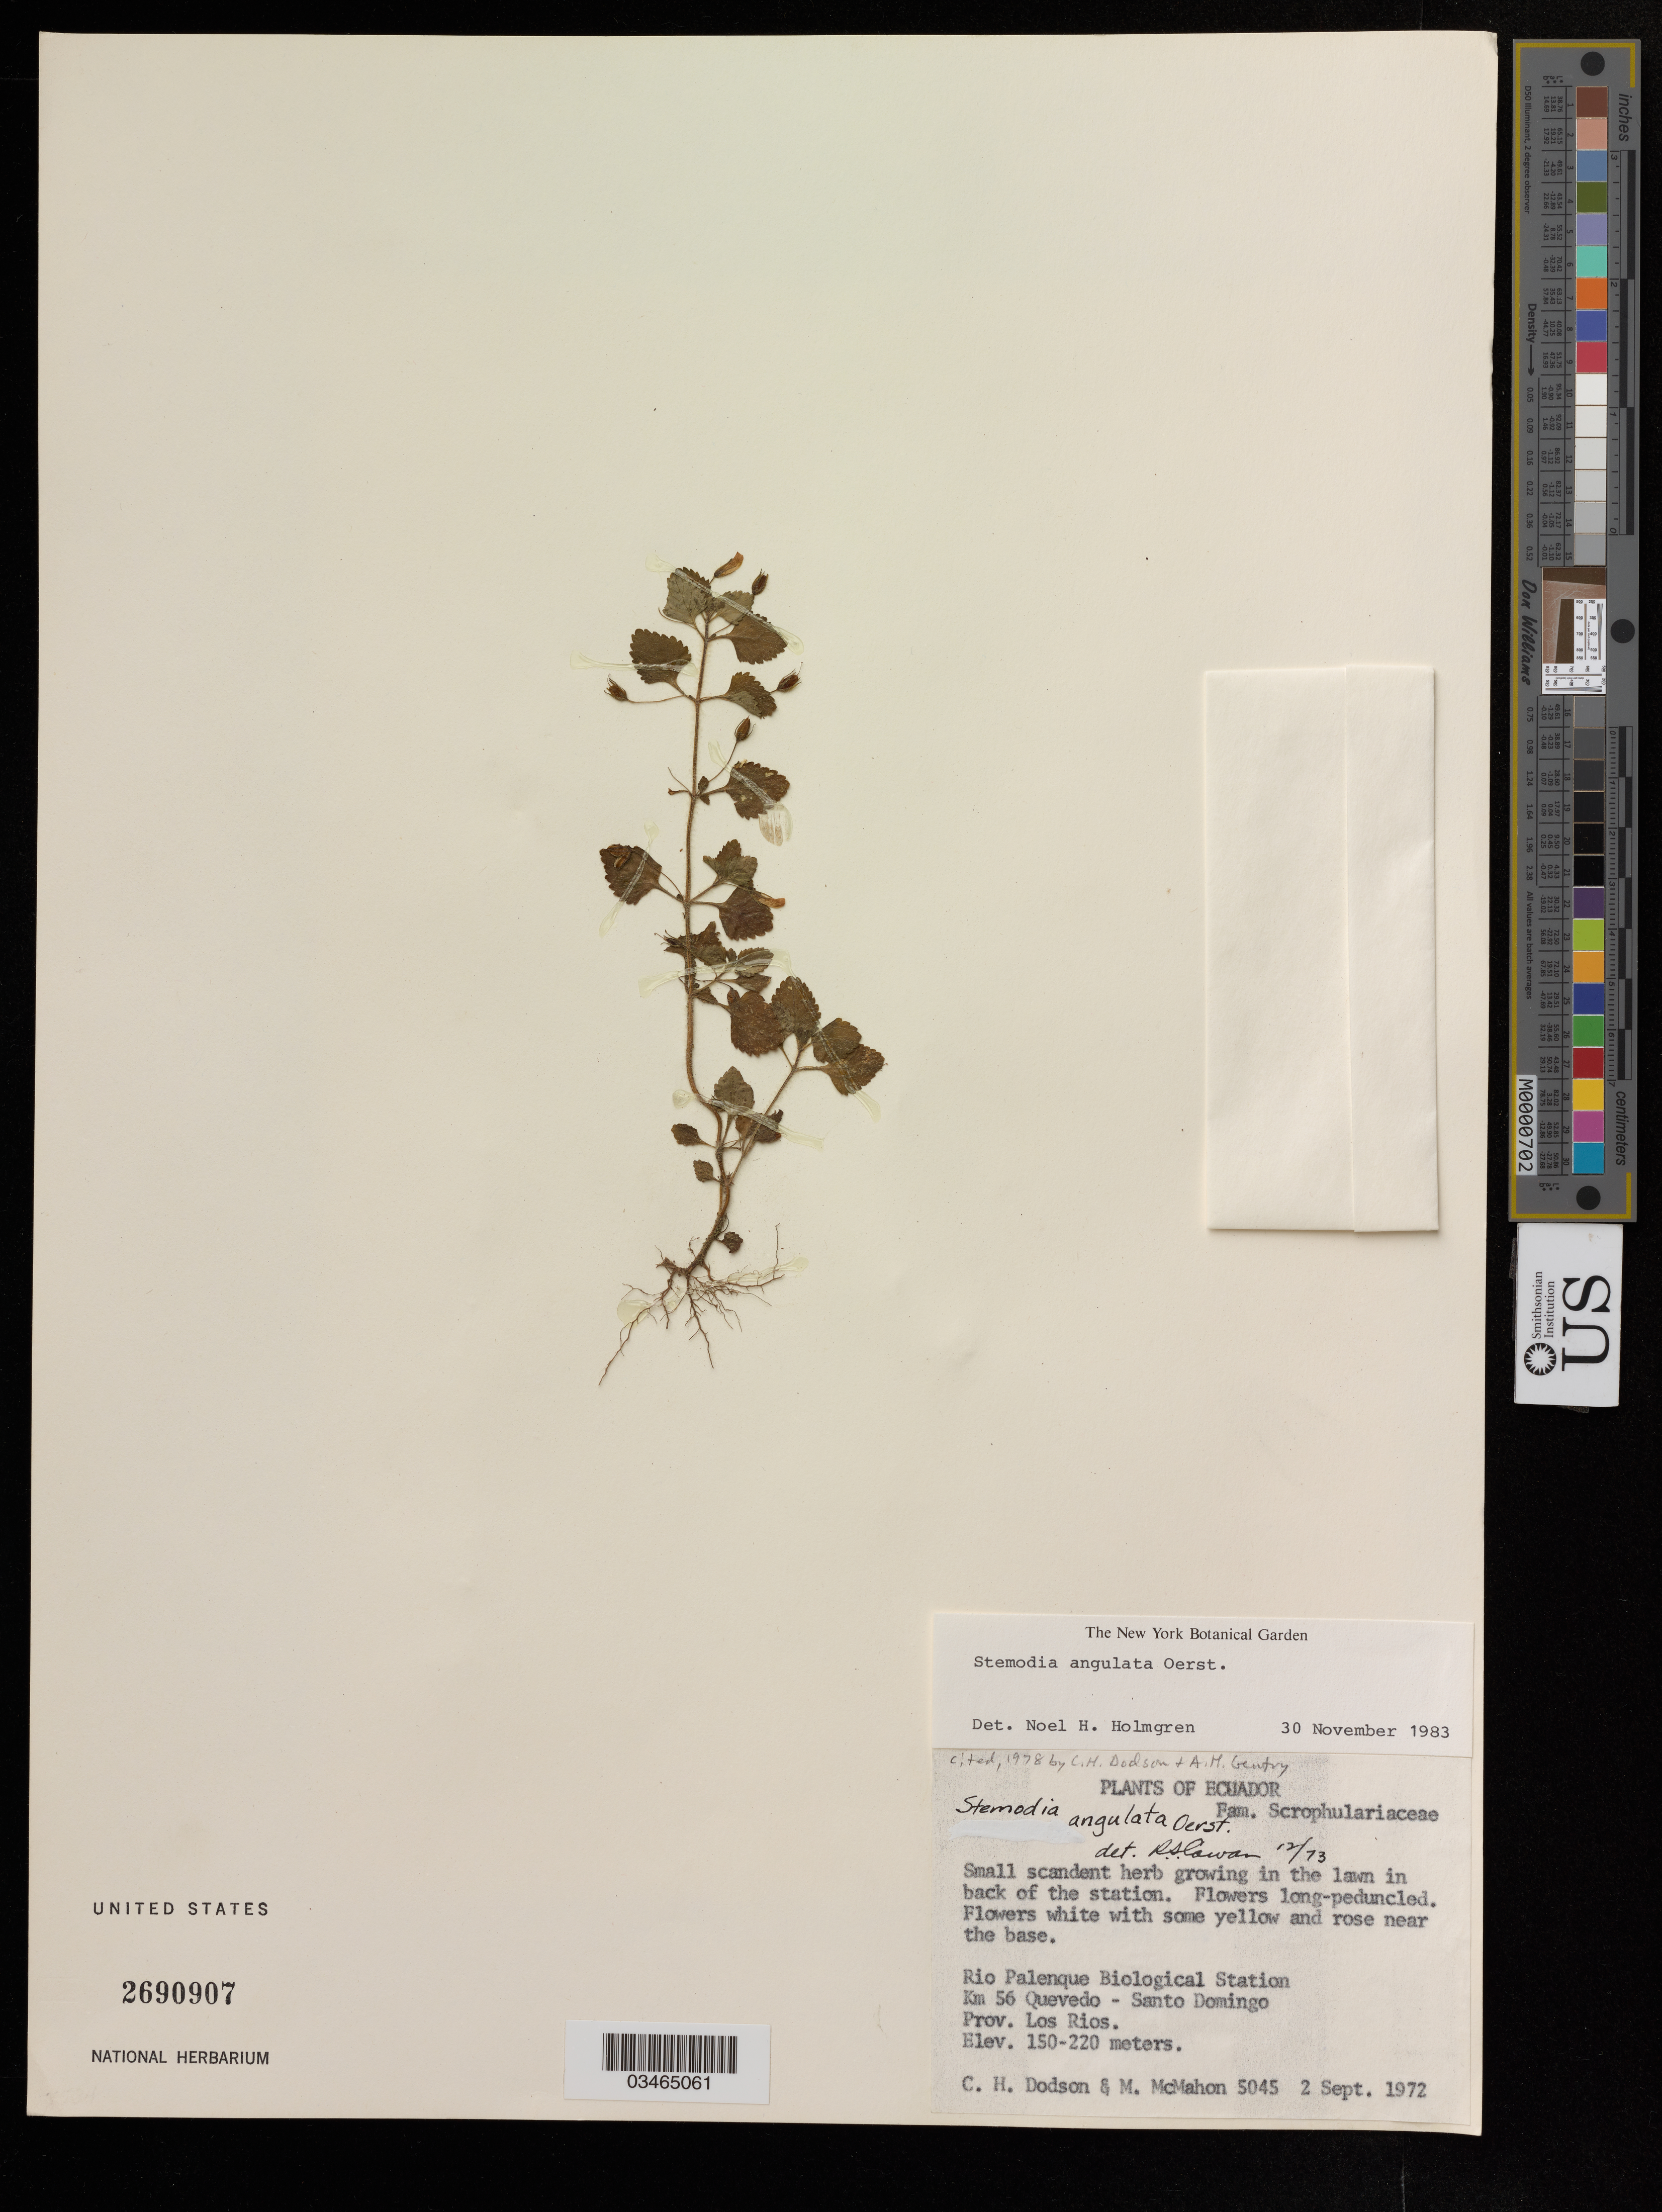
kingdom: Plantae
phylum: Tracheophyta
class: Magnoliopsida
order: Lamiales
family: Plantaginaceae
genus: Stemodia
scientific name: Stemodia angulata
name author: Oerst.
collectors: H. C. Dodson & M. McMahon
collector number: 5045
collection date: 1972-09-02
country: Ecuador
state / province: Los Ríos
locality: Rio Palenque Biological Station, Km 56 Quevedo - Santo Domingo.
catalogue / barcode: US 2690907